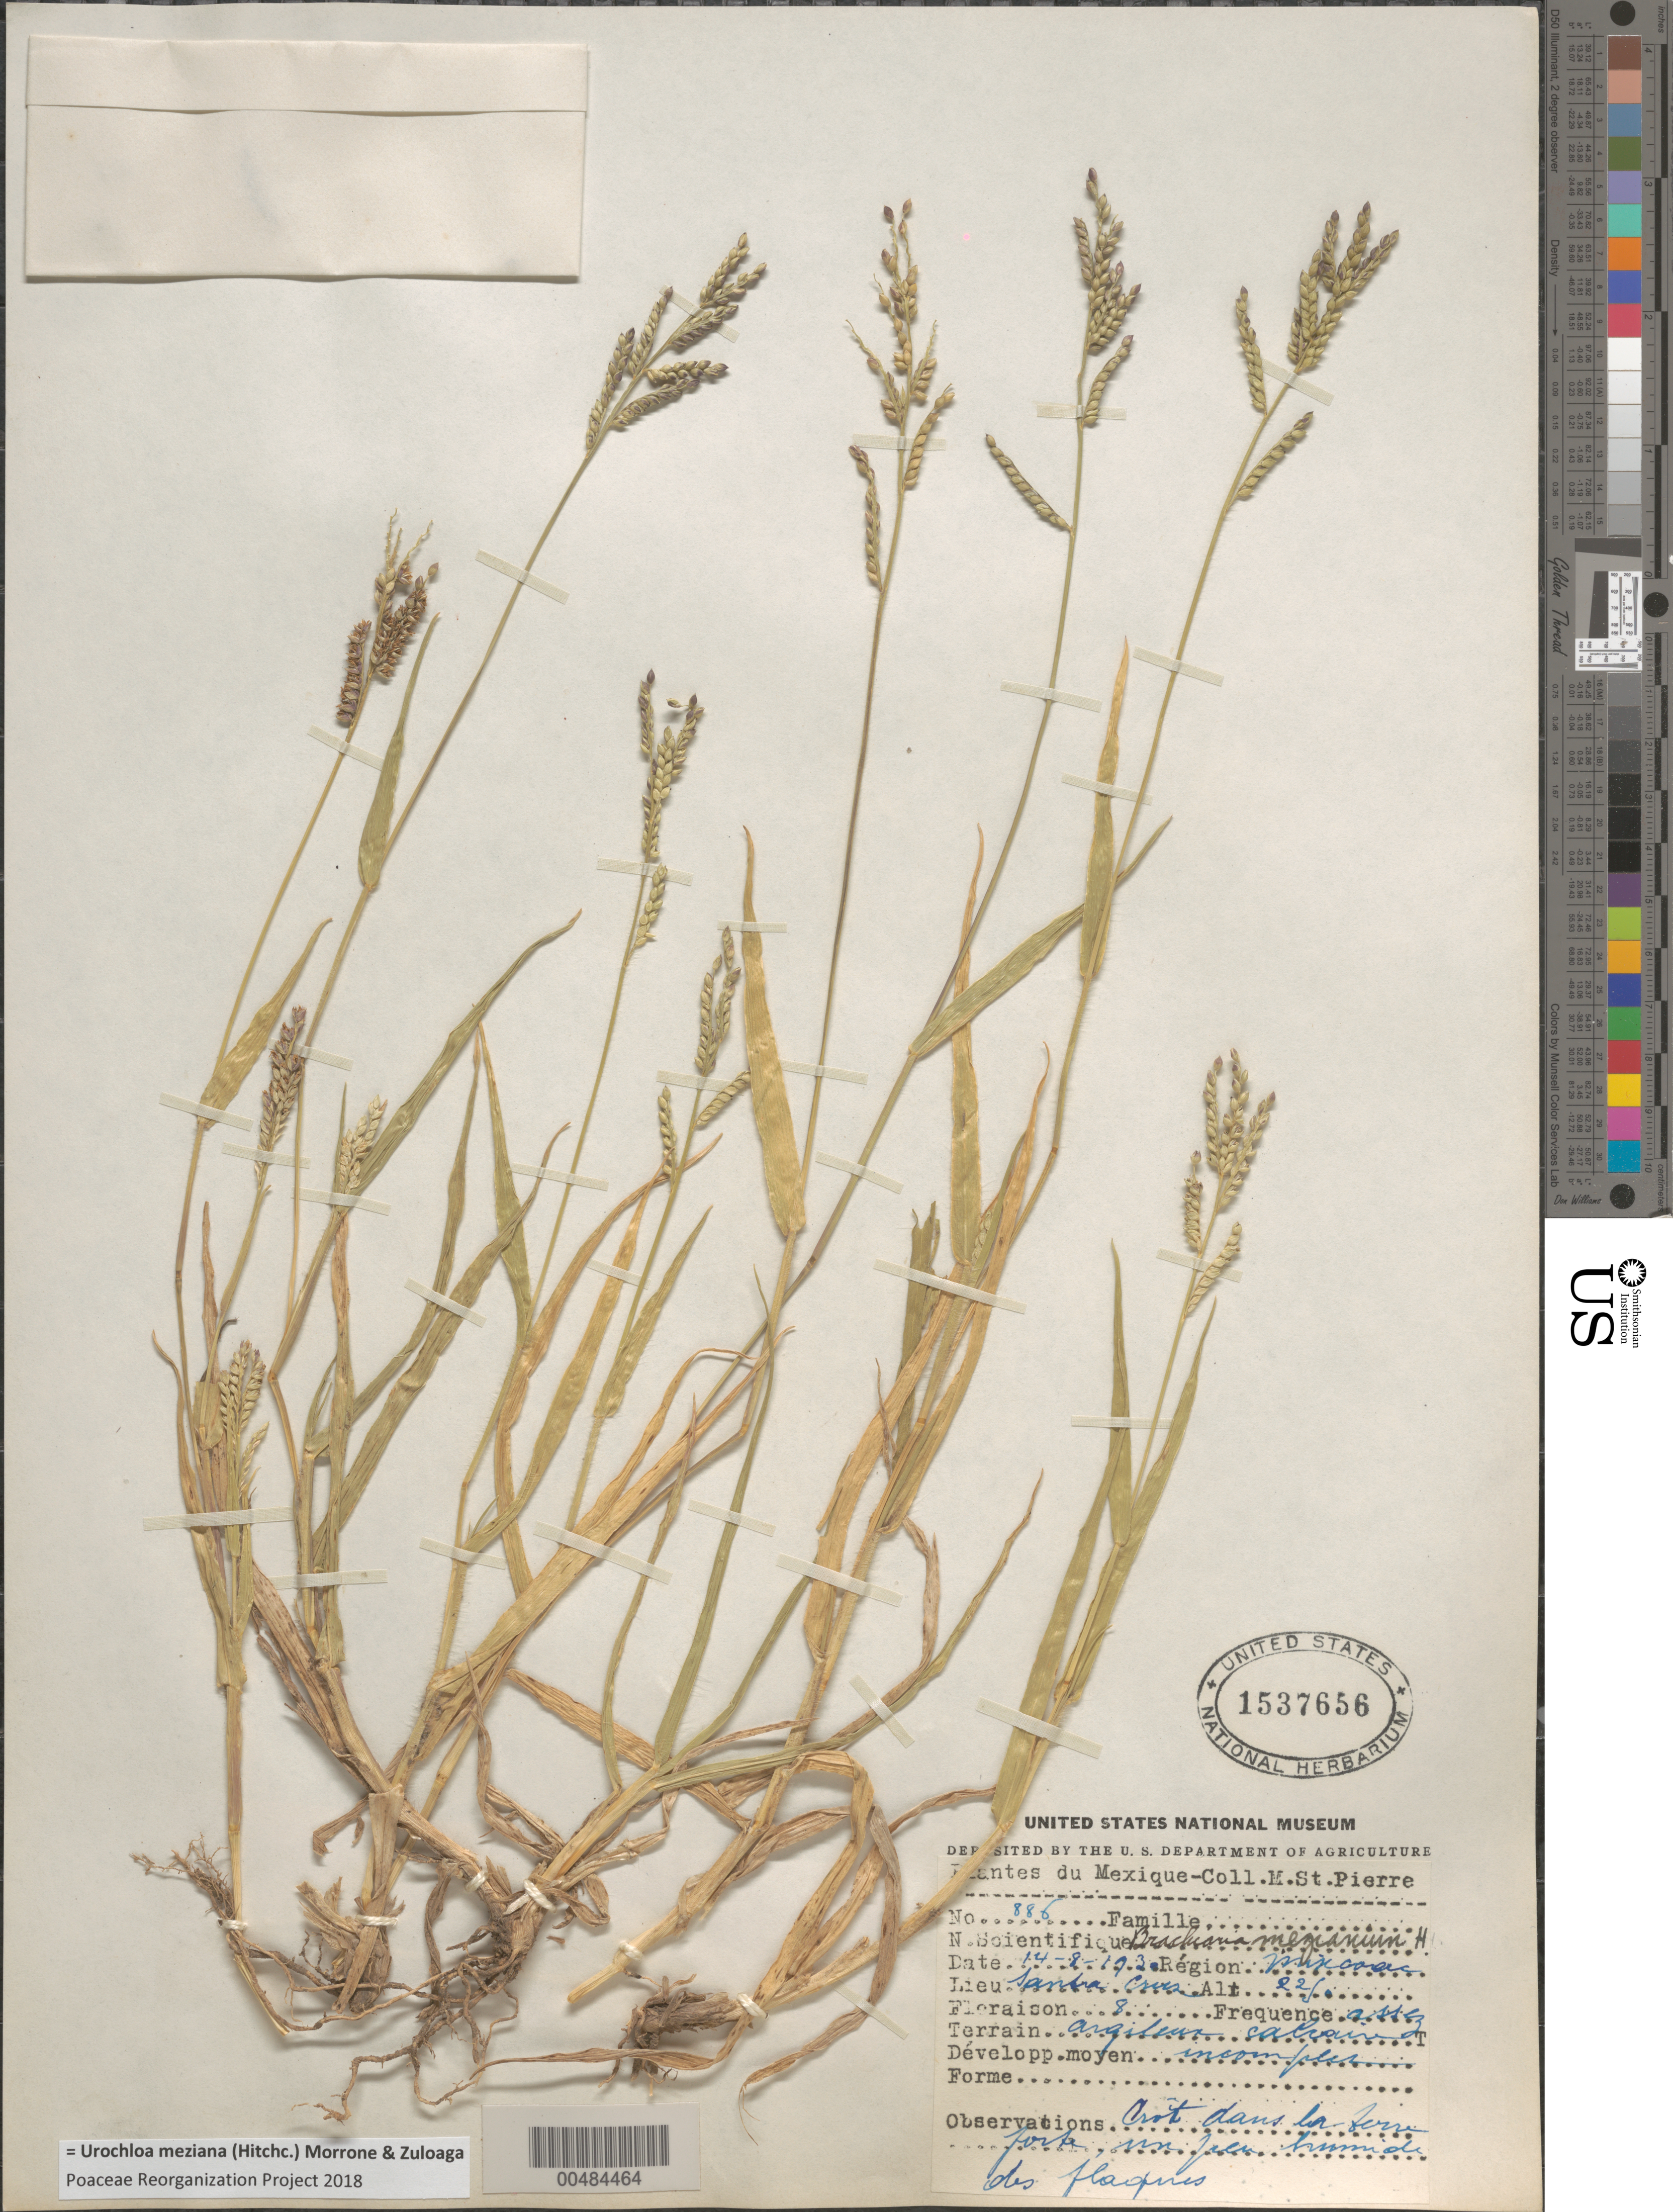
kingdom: Plantae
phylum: Tracheophyta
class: Liliopsida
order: Poales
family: Poaceae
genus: Brachiaria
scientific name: Brachiaria meziana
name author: Hitchc.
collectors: M. Saint-Pierre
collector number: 886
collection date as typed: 14 Aug 1930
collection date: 1930-08-14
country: Mexico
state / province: Distrito Federal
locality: Mixcoac, Santa Cruz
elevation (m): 221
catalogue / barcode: US 1537656